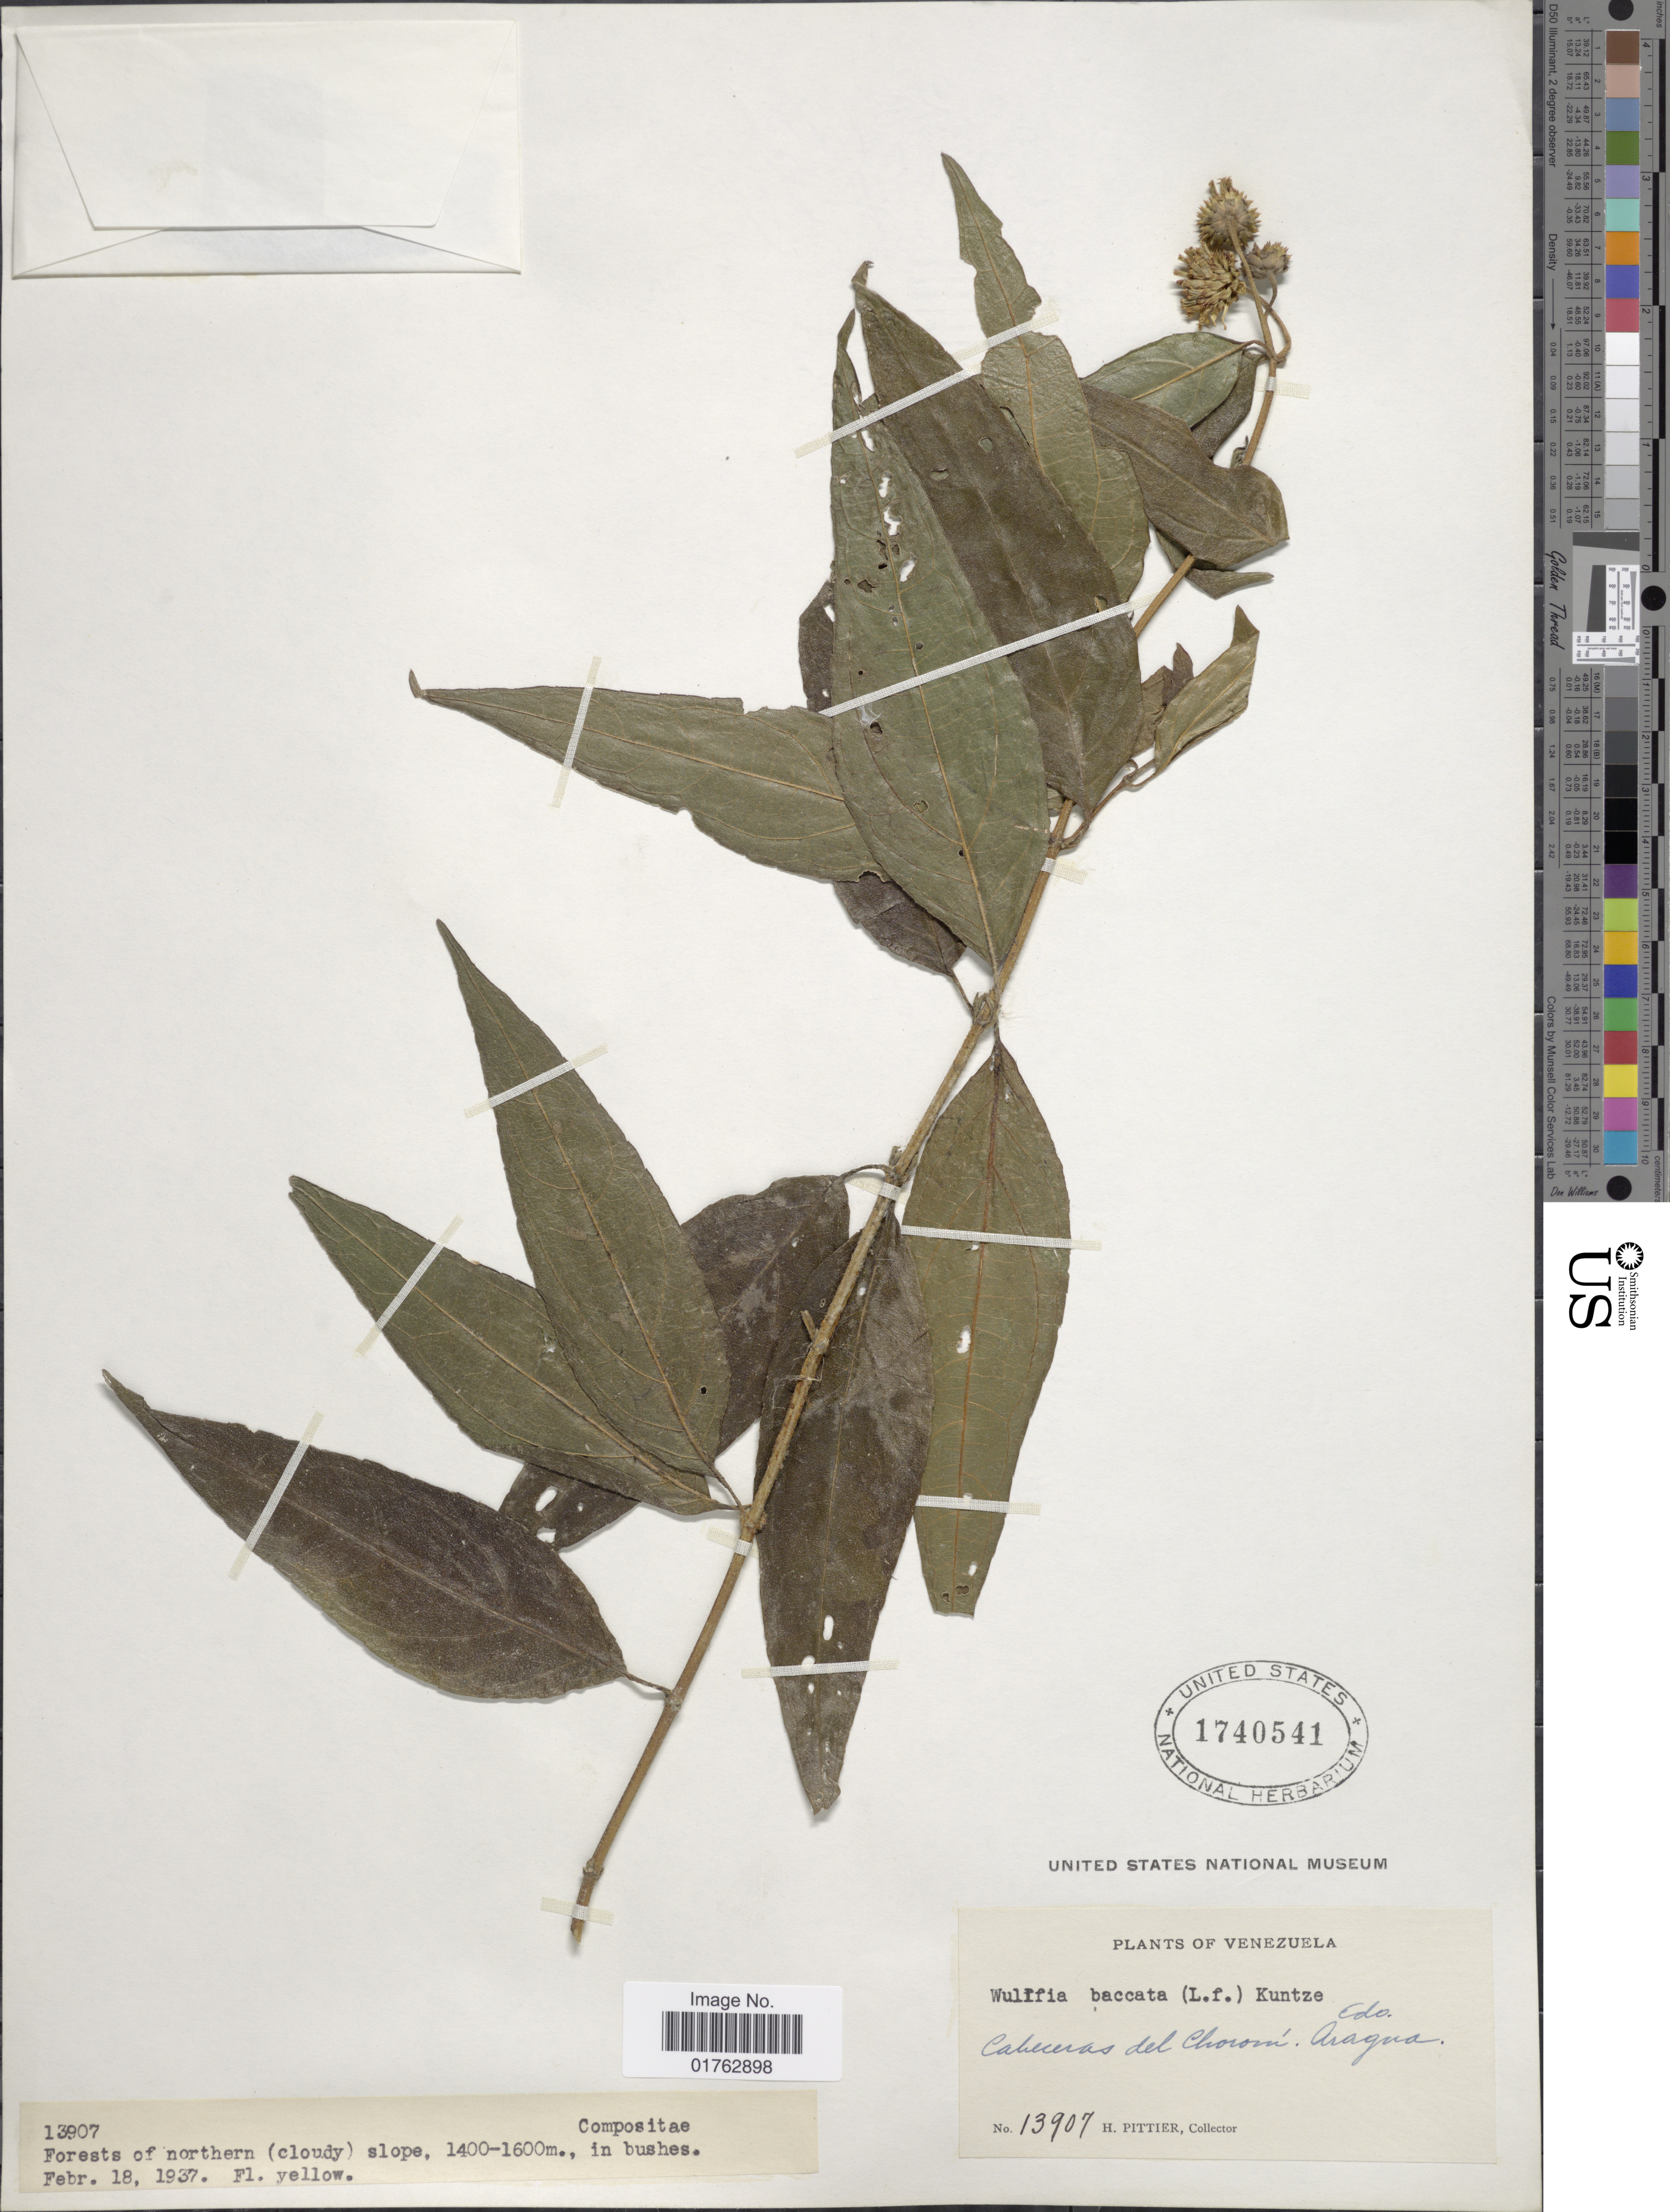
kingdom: Plantae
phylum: Tracheophyta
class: Magnoliopsida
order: Asterales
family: Asteraceae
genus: Wulffia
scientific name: Wulffia baccata var. baccata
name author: (L.) Kuntze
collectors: H. F. Pittier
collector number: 13907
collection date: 1937-02-18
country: Venezuela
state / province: Aragua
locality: Forest of northern (cloudy) slope, Cabeceras del Choroni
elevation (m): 1400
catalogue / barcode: US 1740541